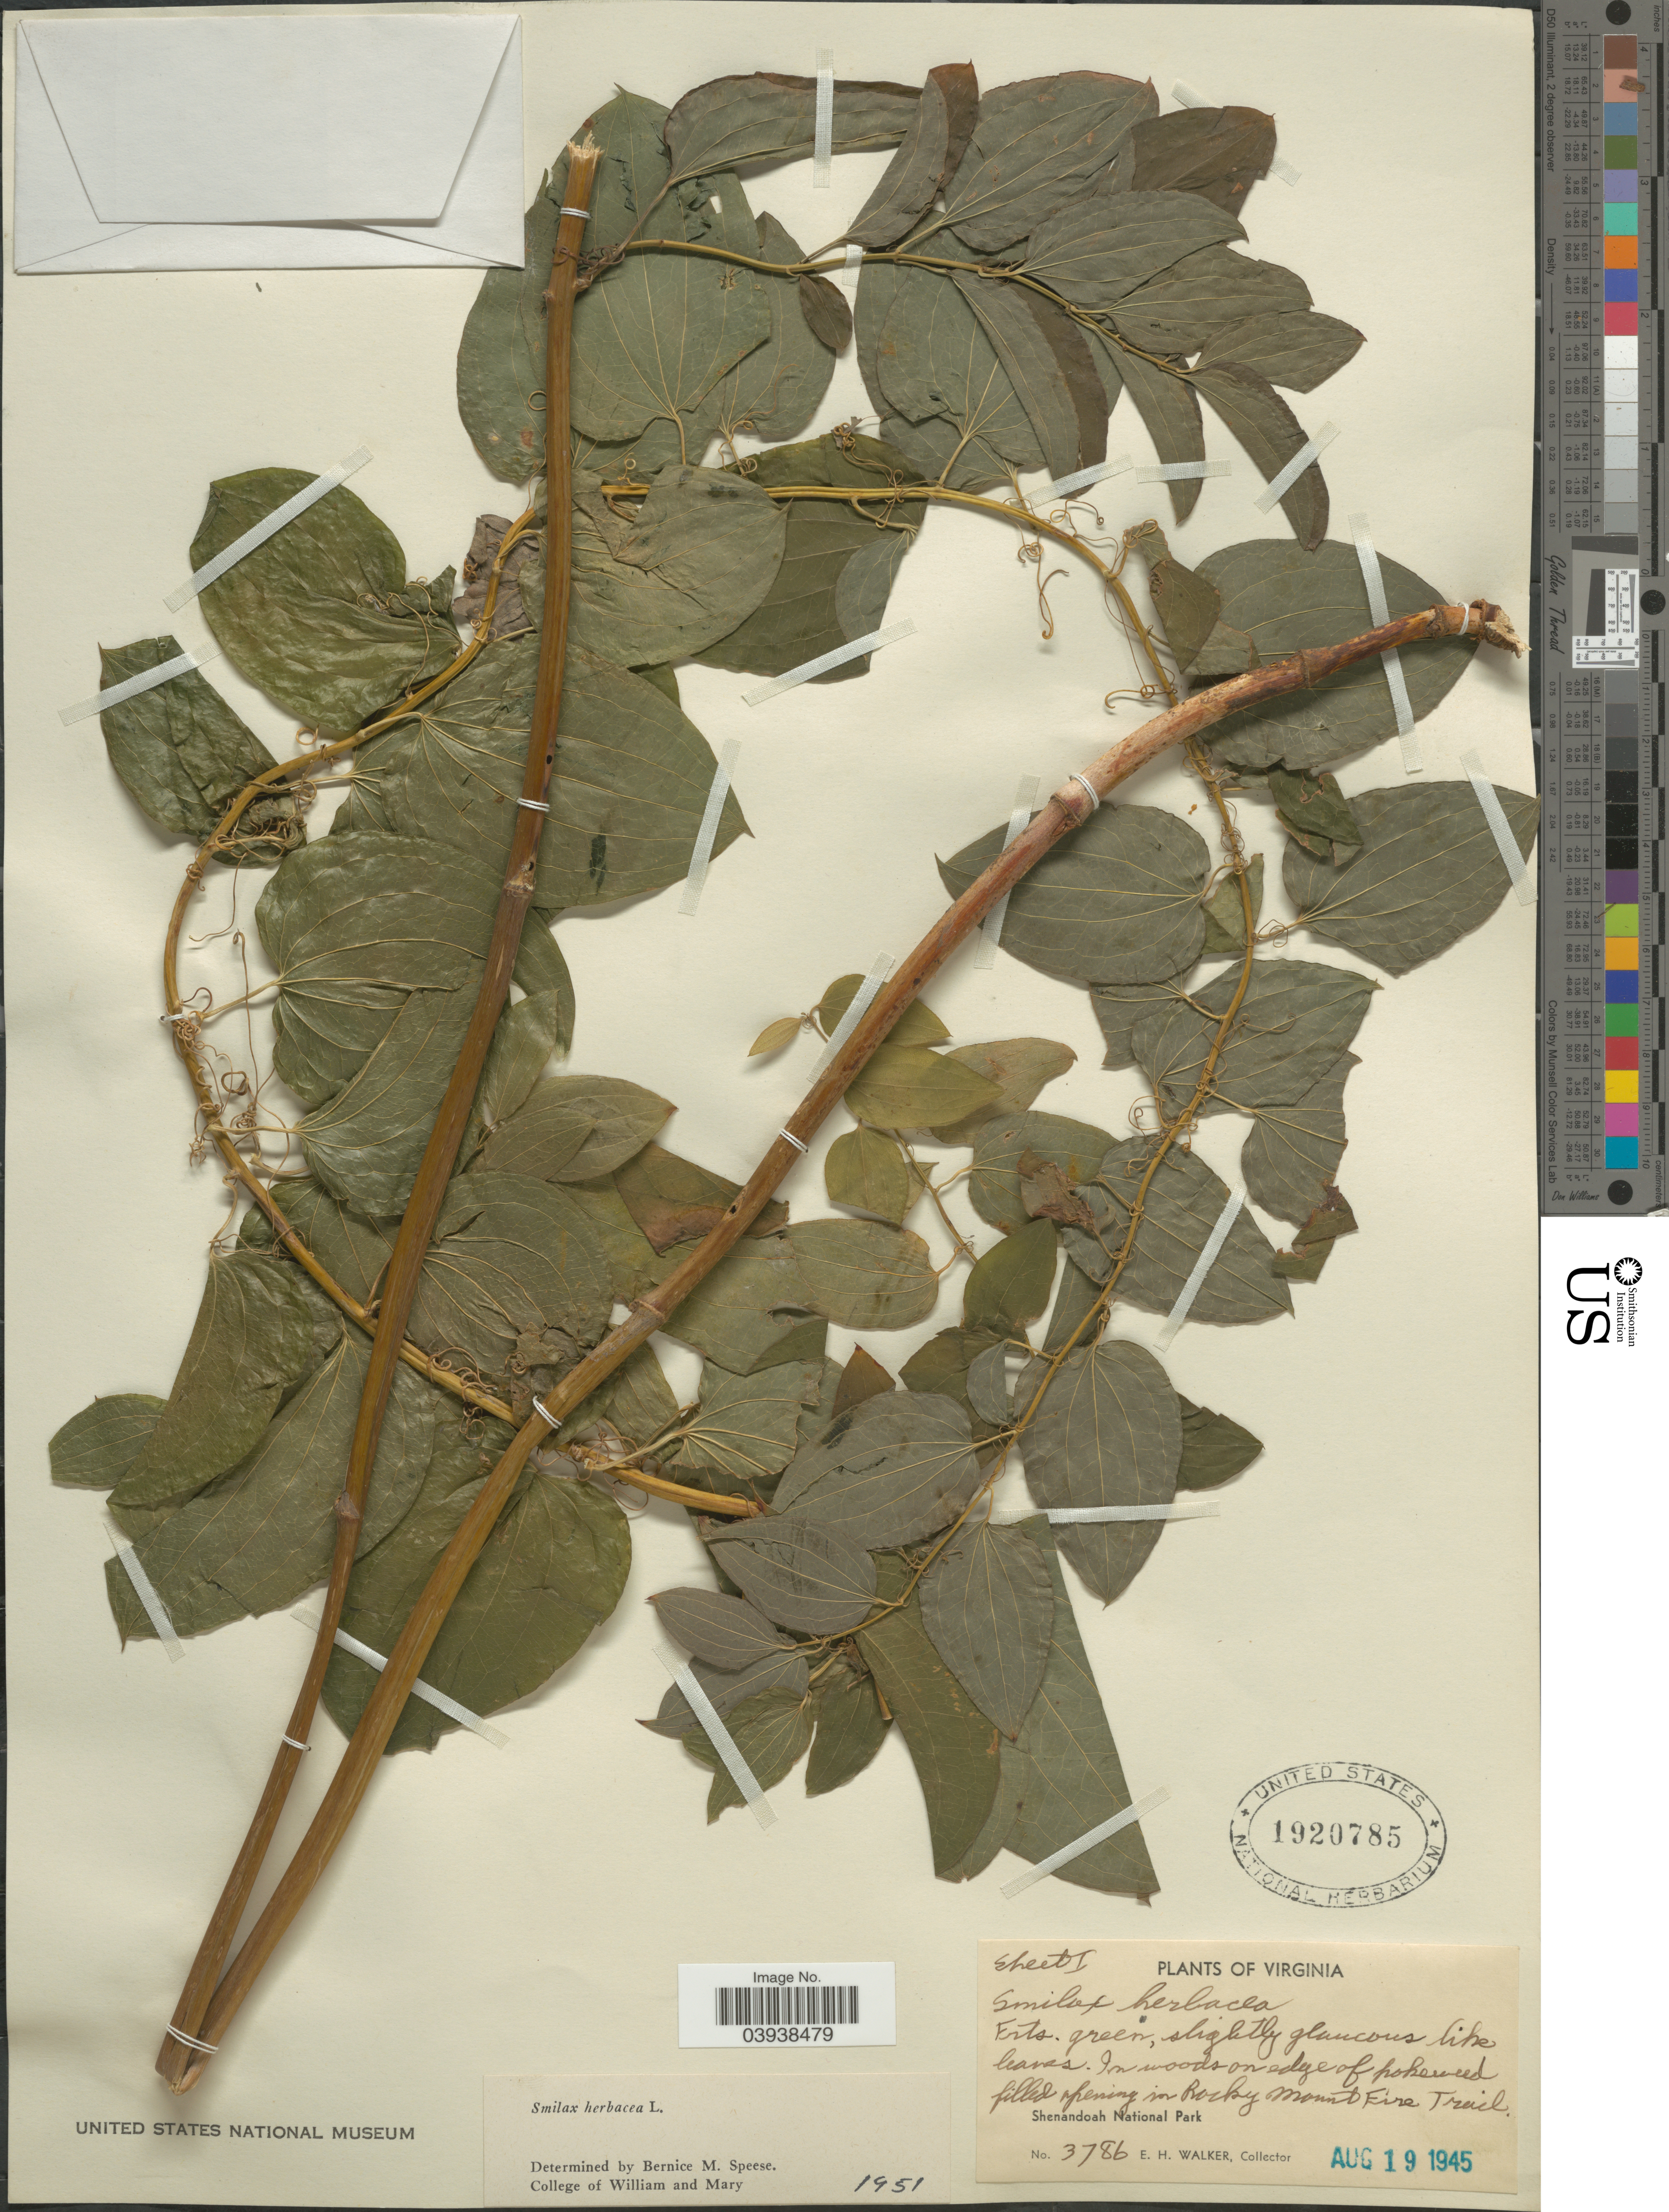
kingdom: Plantae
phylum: Tracheophyta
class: Liliopsida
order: Liliales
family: Smilacaceae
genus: Smilax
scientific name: Smilax herbacea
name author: L.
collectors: E. H. Walker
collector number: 3786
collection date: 1945-08-19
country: United States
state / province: Virginia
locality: In woods on edge of pokeweed filled opening in Rocky Mount Fire Trail. Shenandoah National Park.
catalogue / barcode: US 1920785